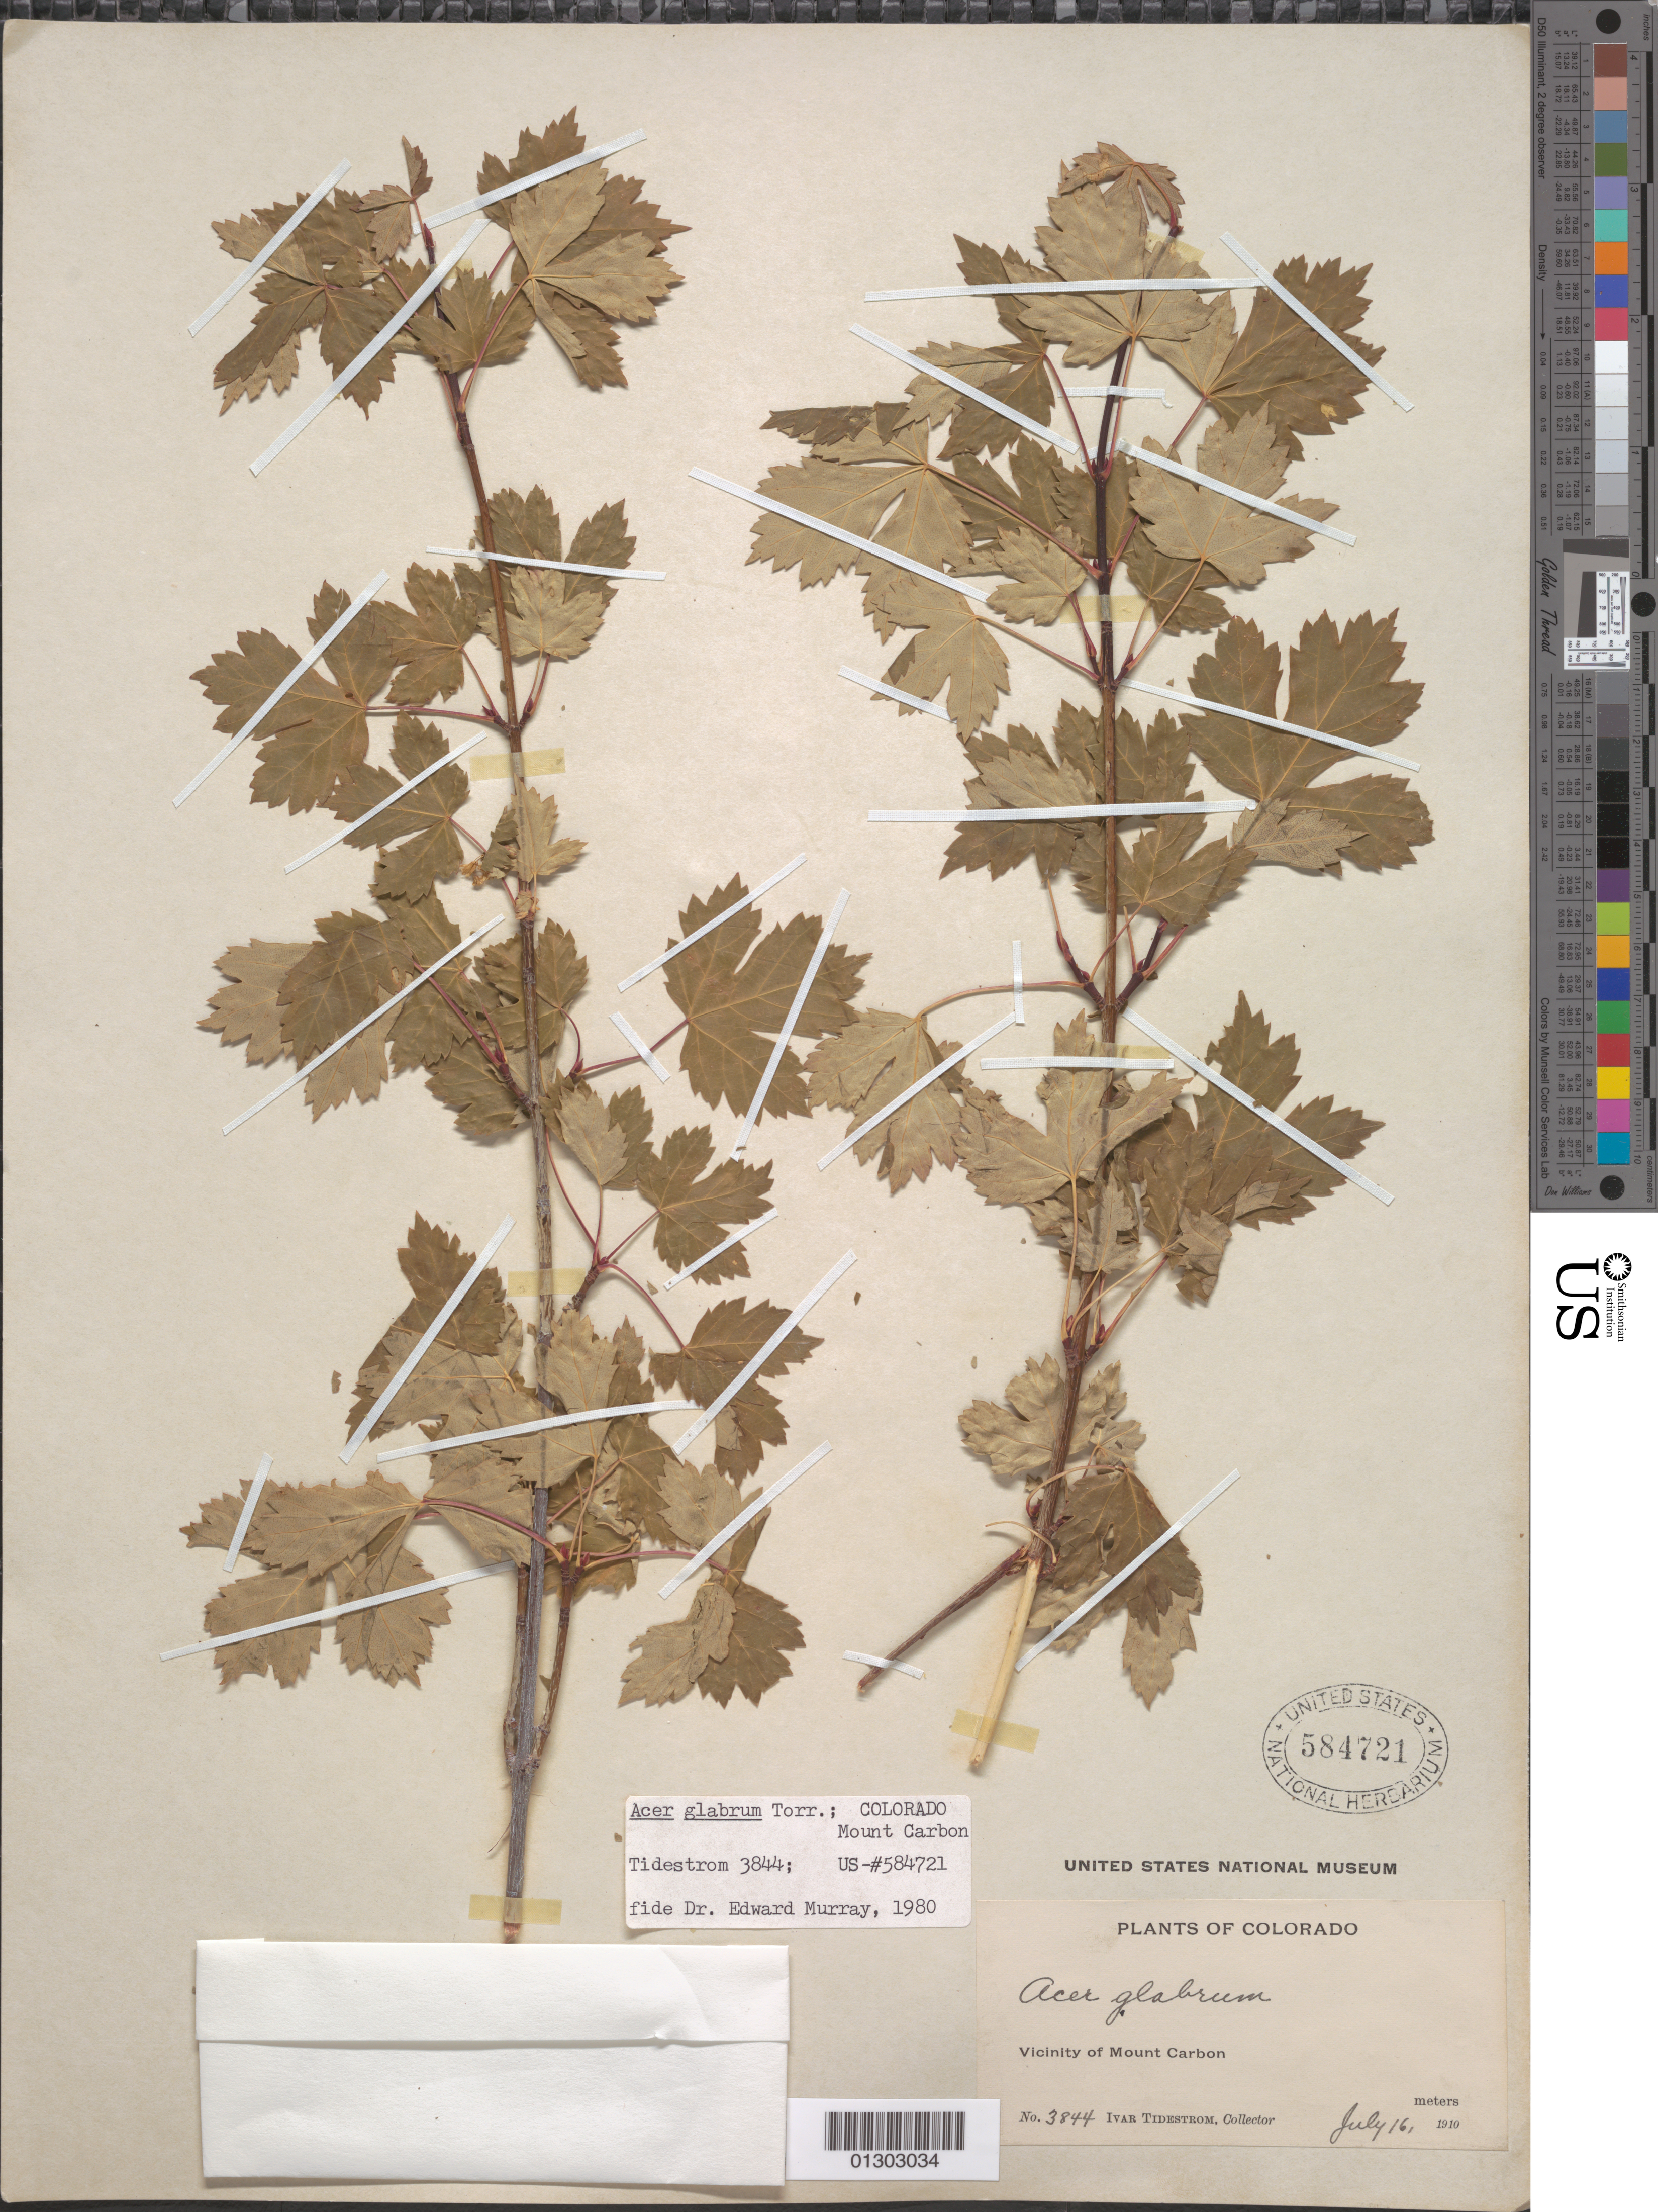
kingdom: Plantae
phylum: Tracheophyta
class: Magnoliopsida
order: Sapindales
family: Sapindaceae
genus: Acer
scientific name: Acer glabrum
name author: Torr.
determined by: Murray, Edward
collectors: I. F. Tidestrom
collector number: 3844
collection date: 1910-07-16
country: United States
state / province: Colorado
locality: Mount Carbon vicinity.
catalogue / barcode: US 584721